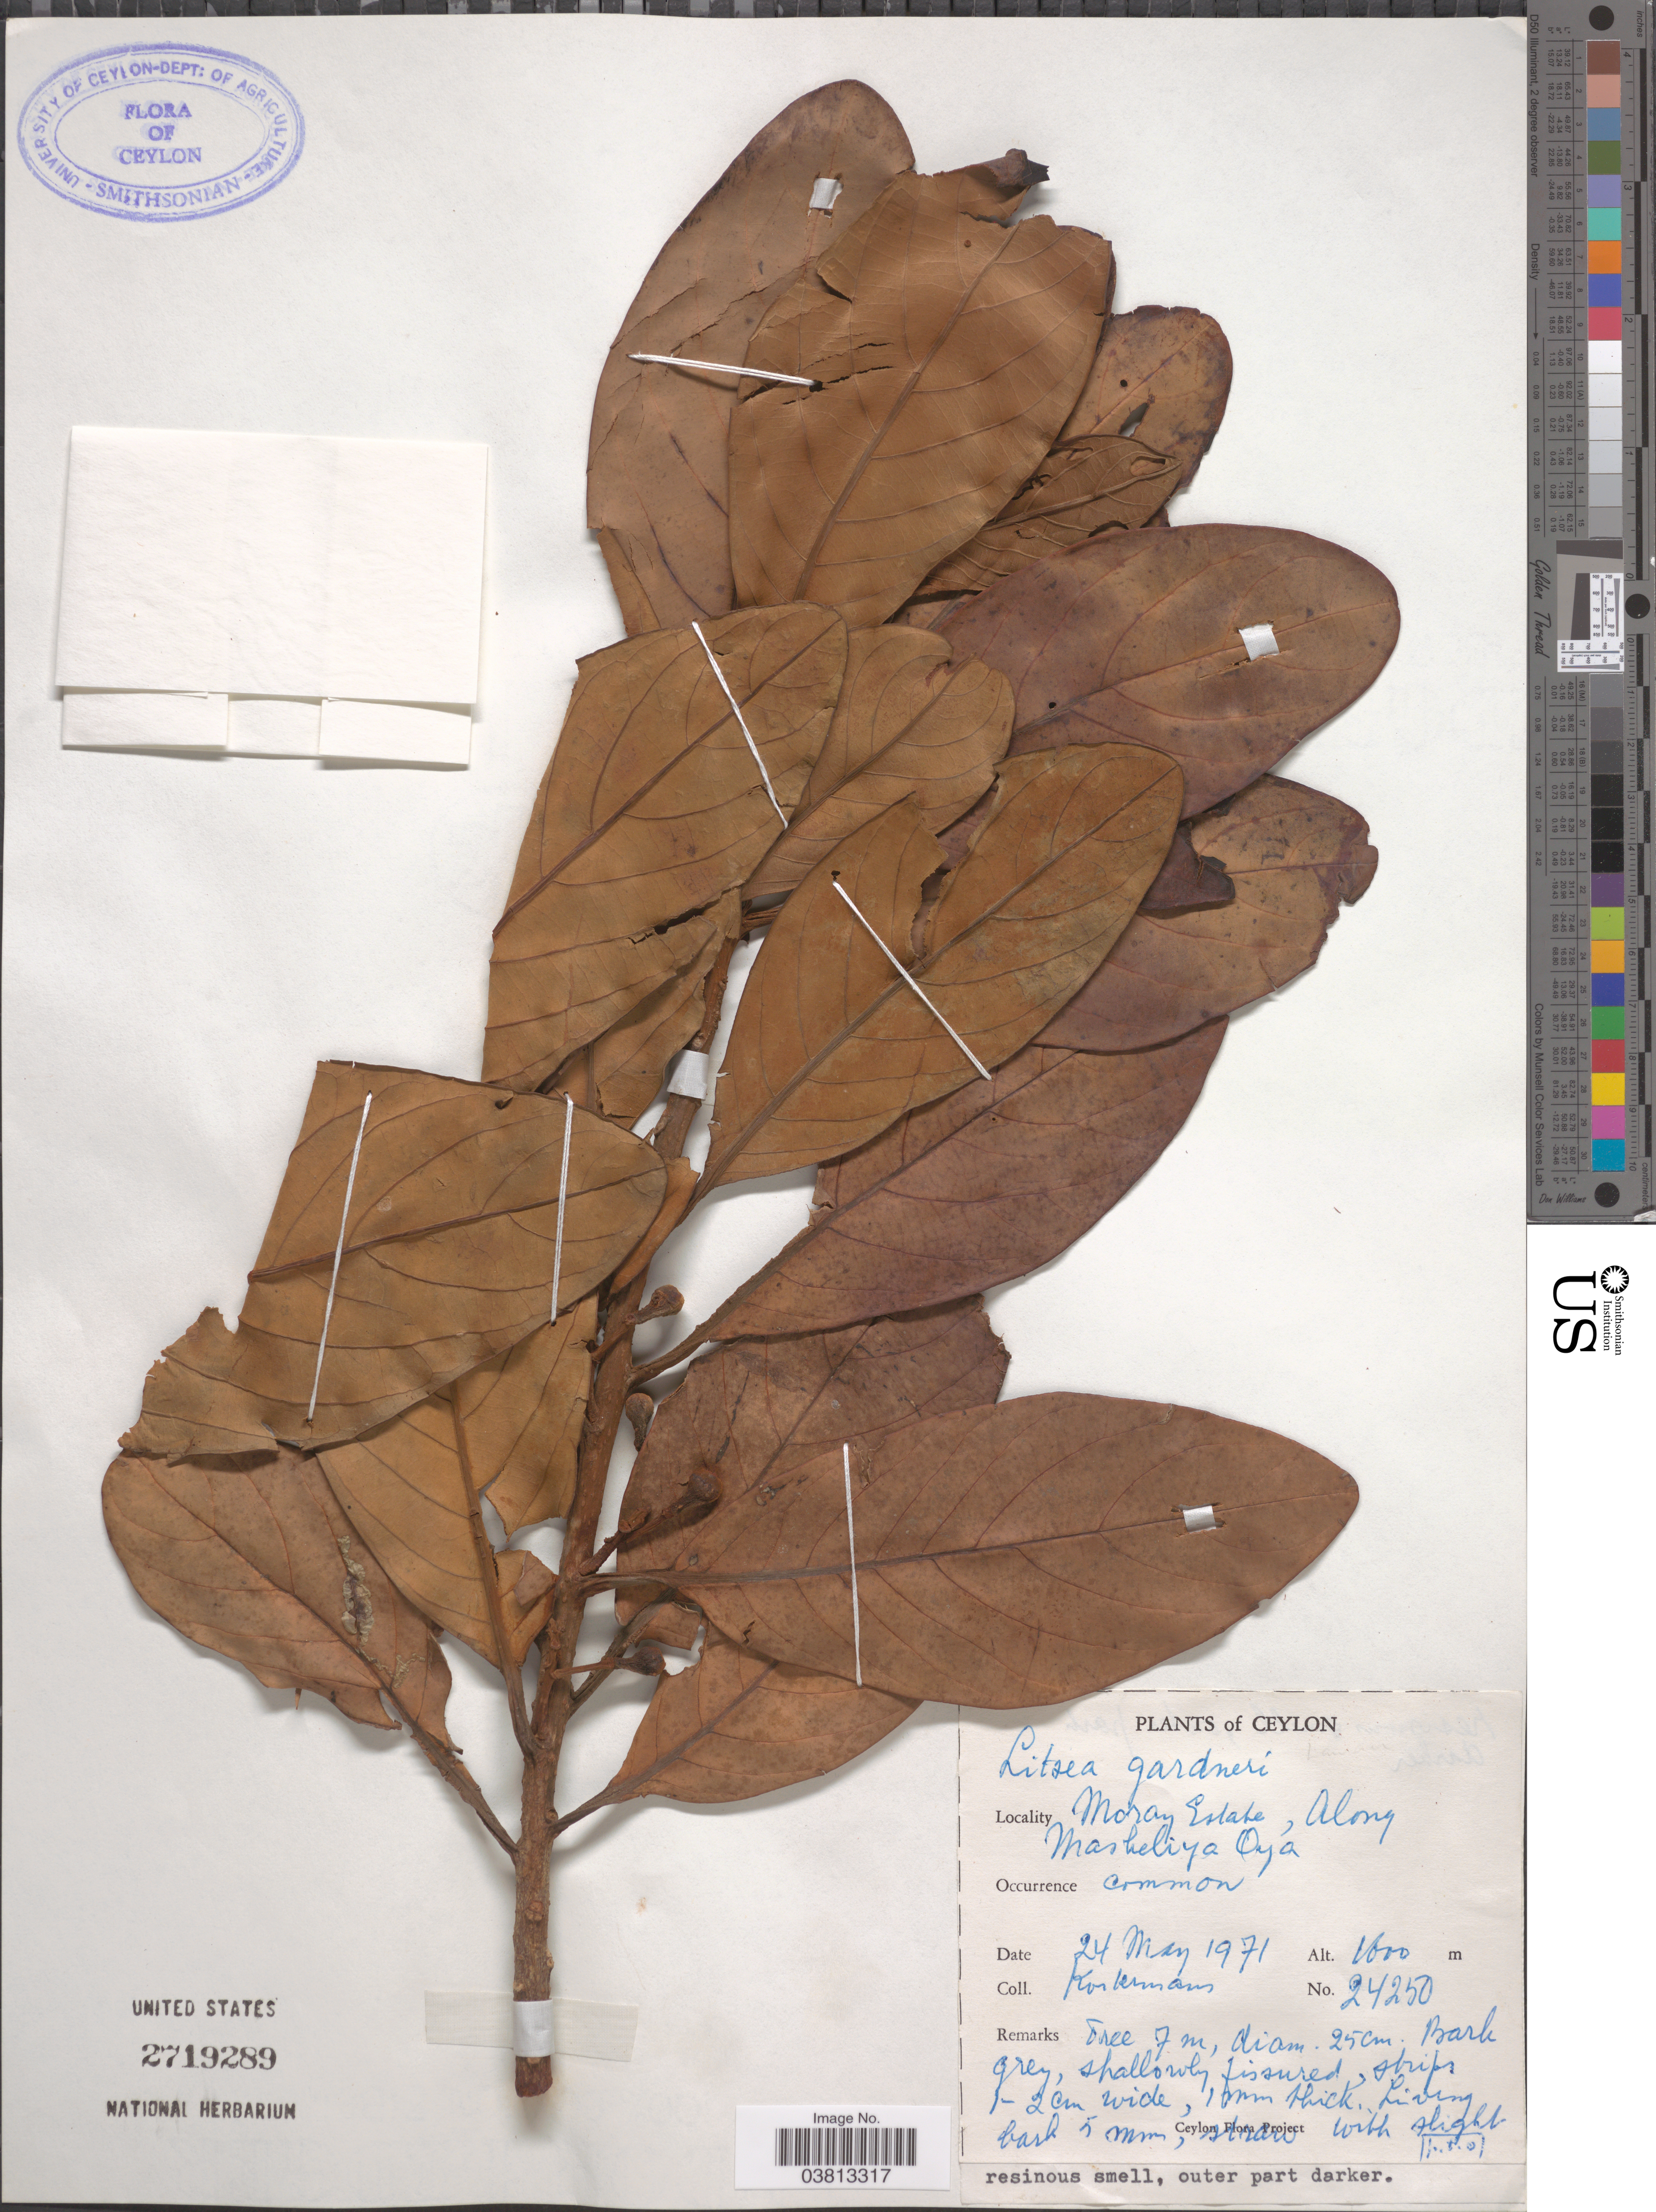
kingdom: Plantae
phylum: Tracheophyta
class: Magnoliopsida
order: Laurales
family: Lauraceae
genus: Litsea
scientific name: Litsea gardneri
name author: Meisn.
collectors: Kostermans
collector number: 24250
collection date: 1971-05-24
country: Sri Lanka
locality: Ceylon. Moray Estate, Along Maskeliya Oya.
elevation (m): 1600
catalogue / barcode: US 2719289